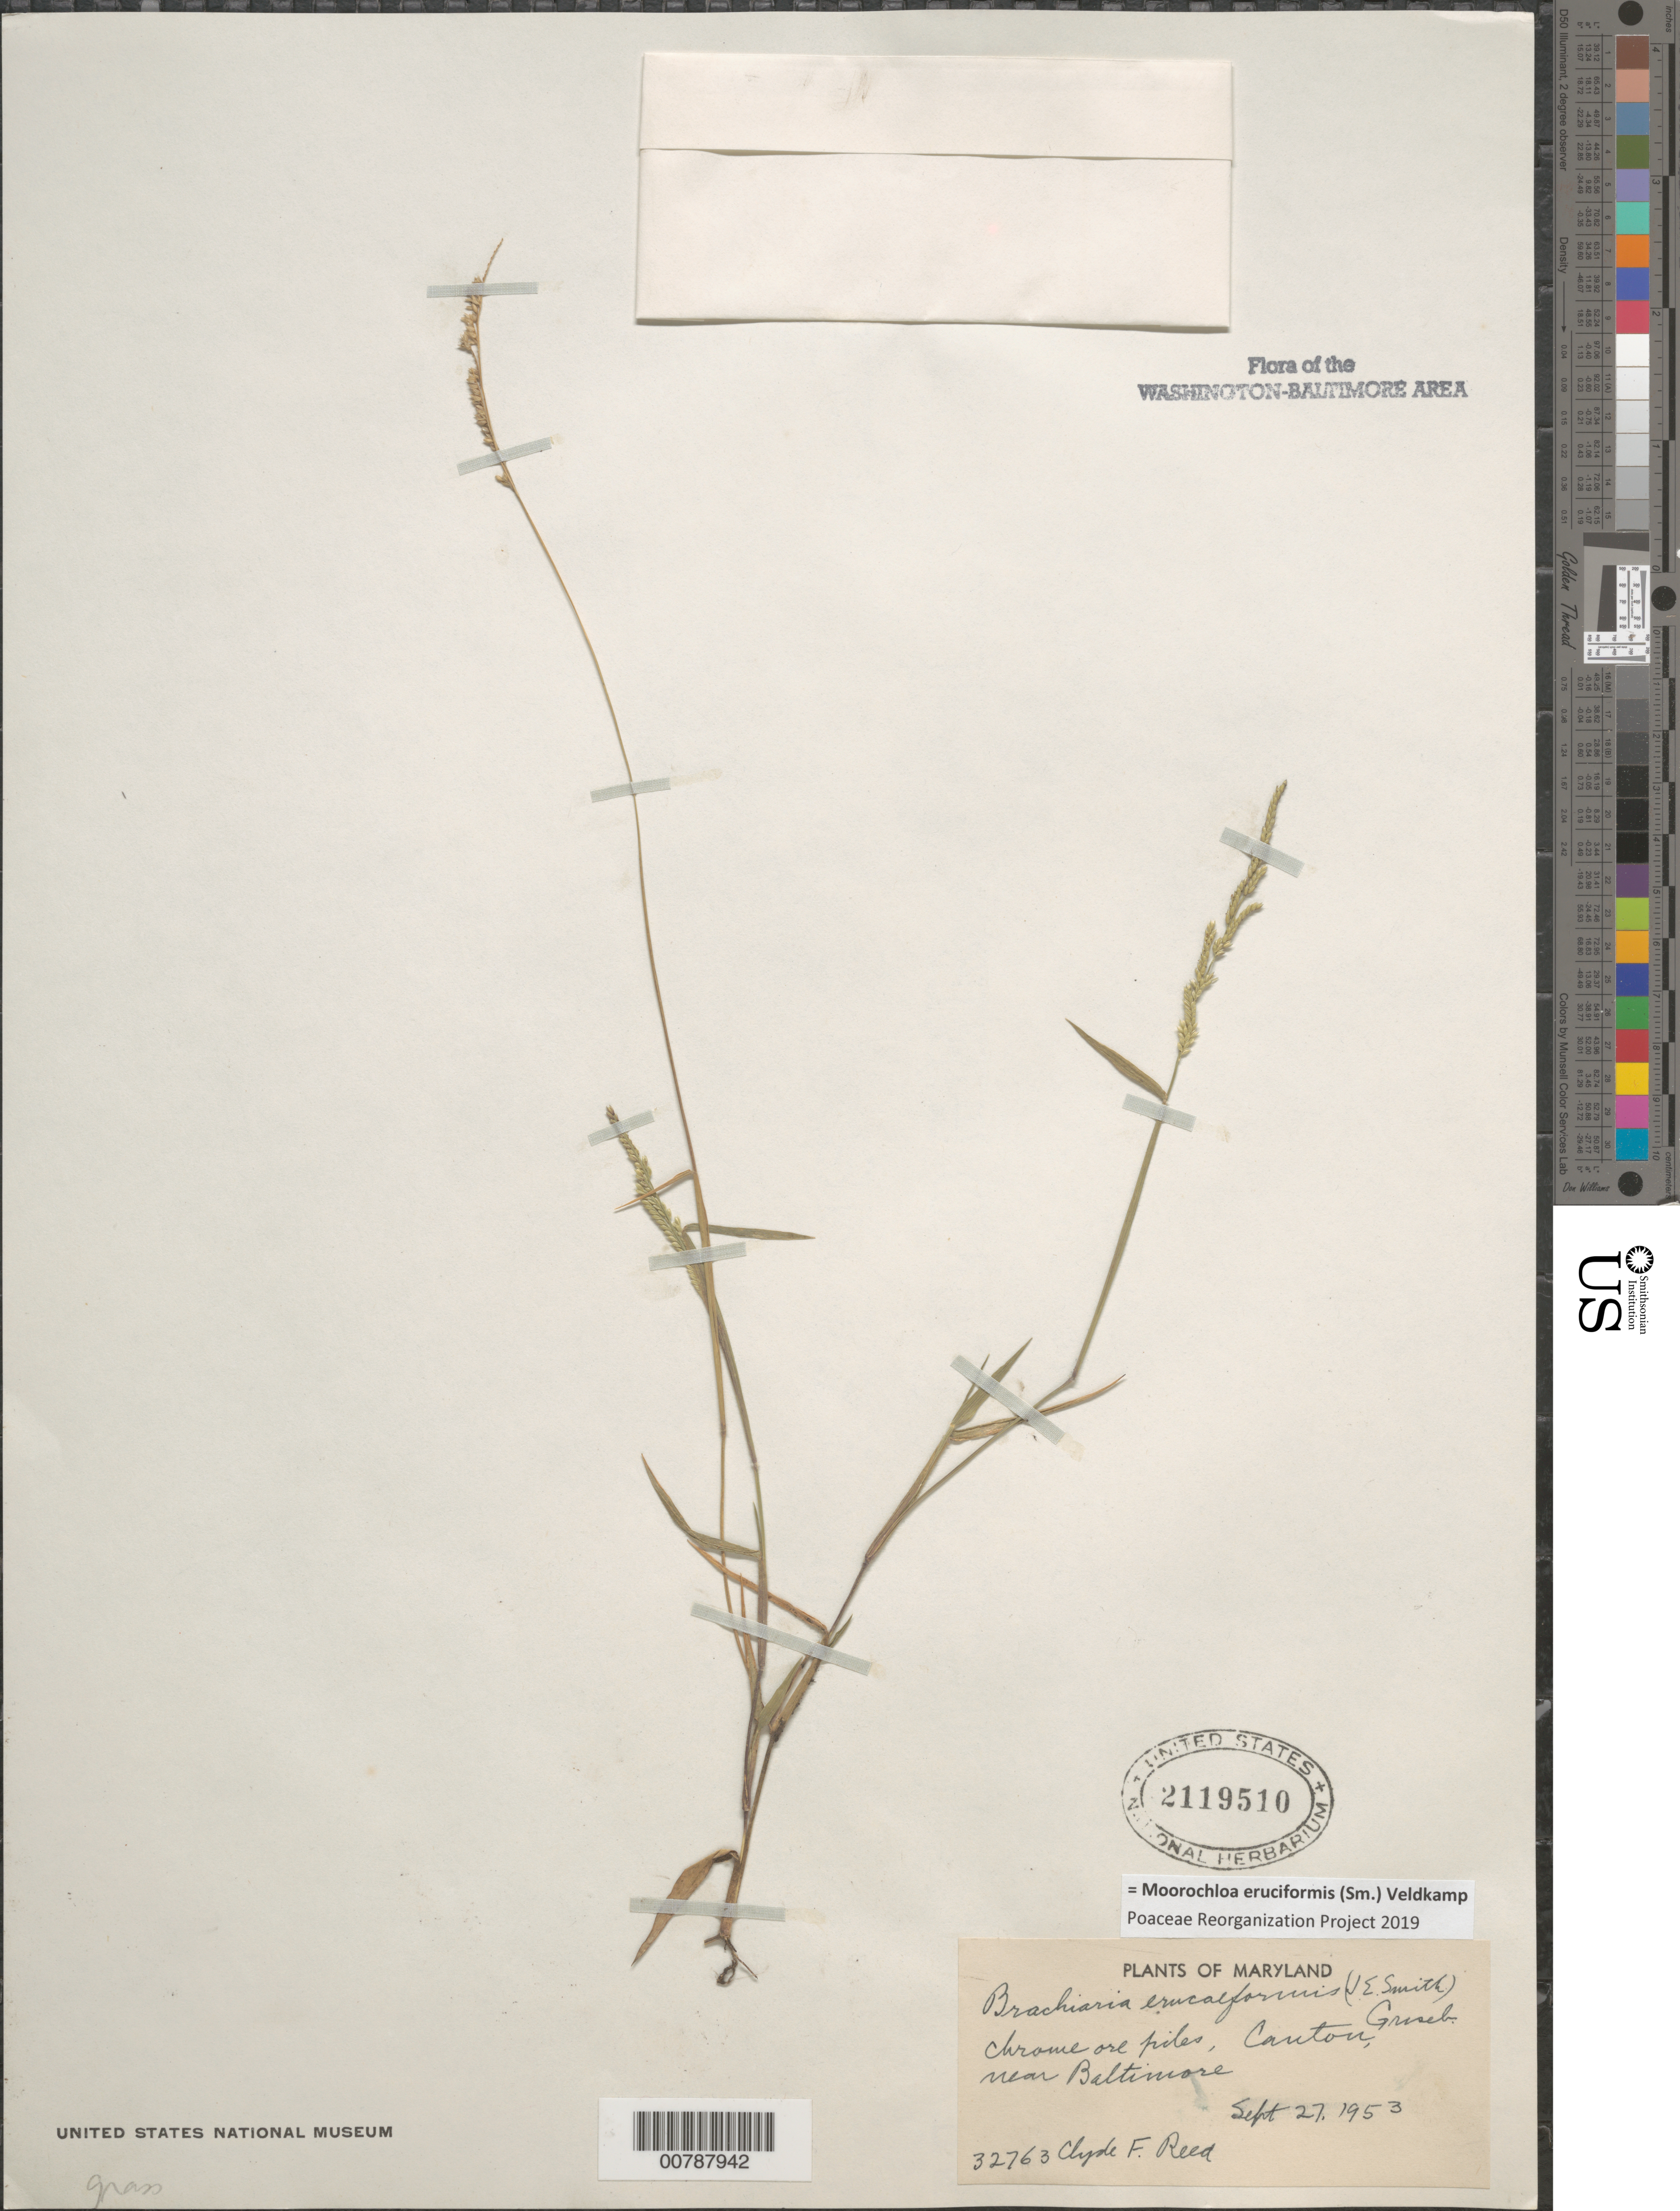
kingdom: Plantae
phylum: Tracheophyta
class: Liliopsida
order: Poales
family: Poaceae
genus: Moorochloa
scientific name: Moorochloa eruciformis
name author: (Sm.) Veldkamp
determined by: Poaceae Reorganization Project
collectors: C. F. Reed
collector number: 32763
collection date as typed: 27 Sep 1953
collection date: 1953-09-27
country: United States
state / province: Maryland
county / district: City of Baltimore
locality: Canton, Baltimore, chrome ore piles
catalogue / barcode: US 2119510